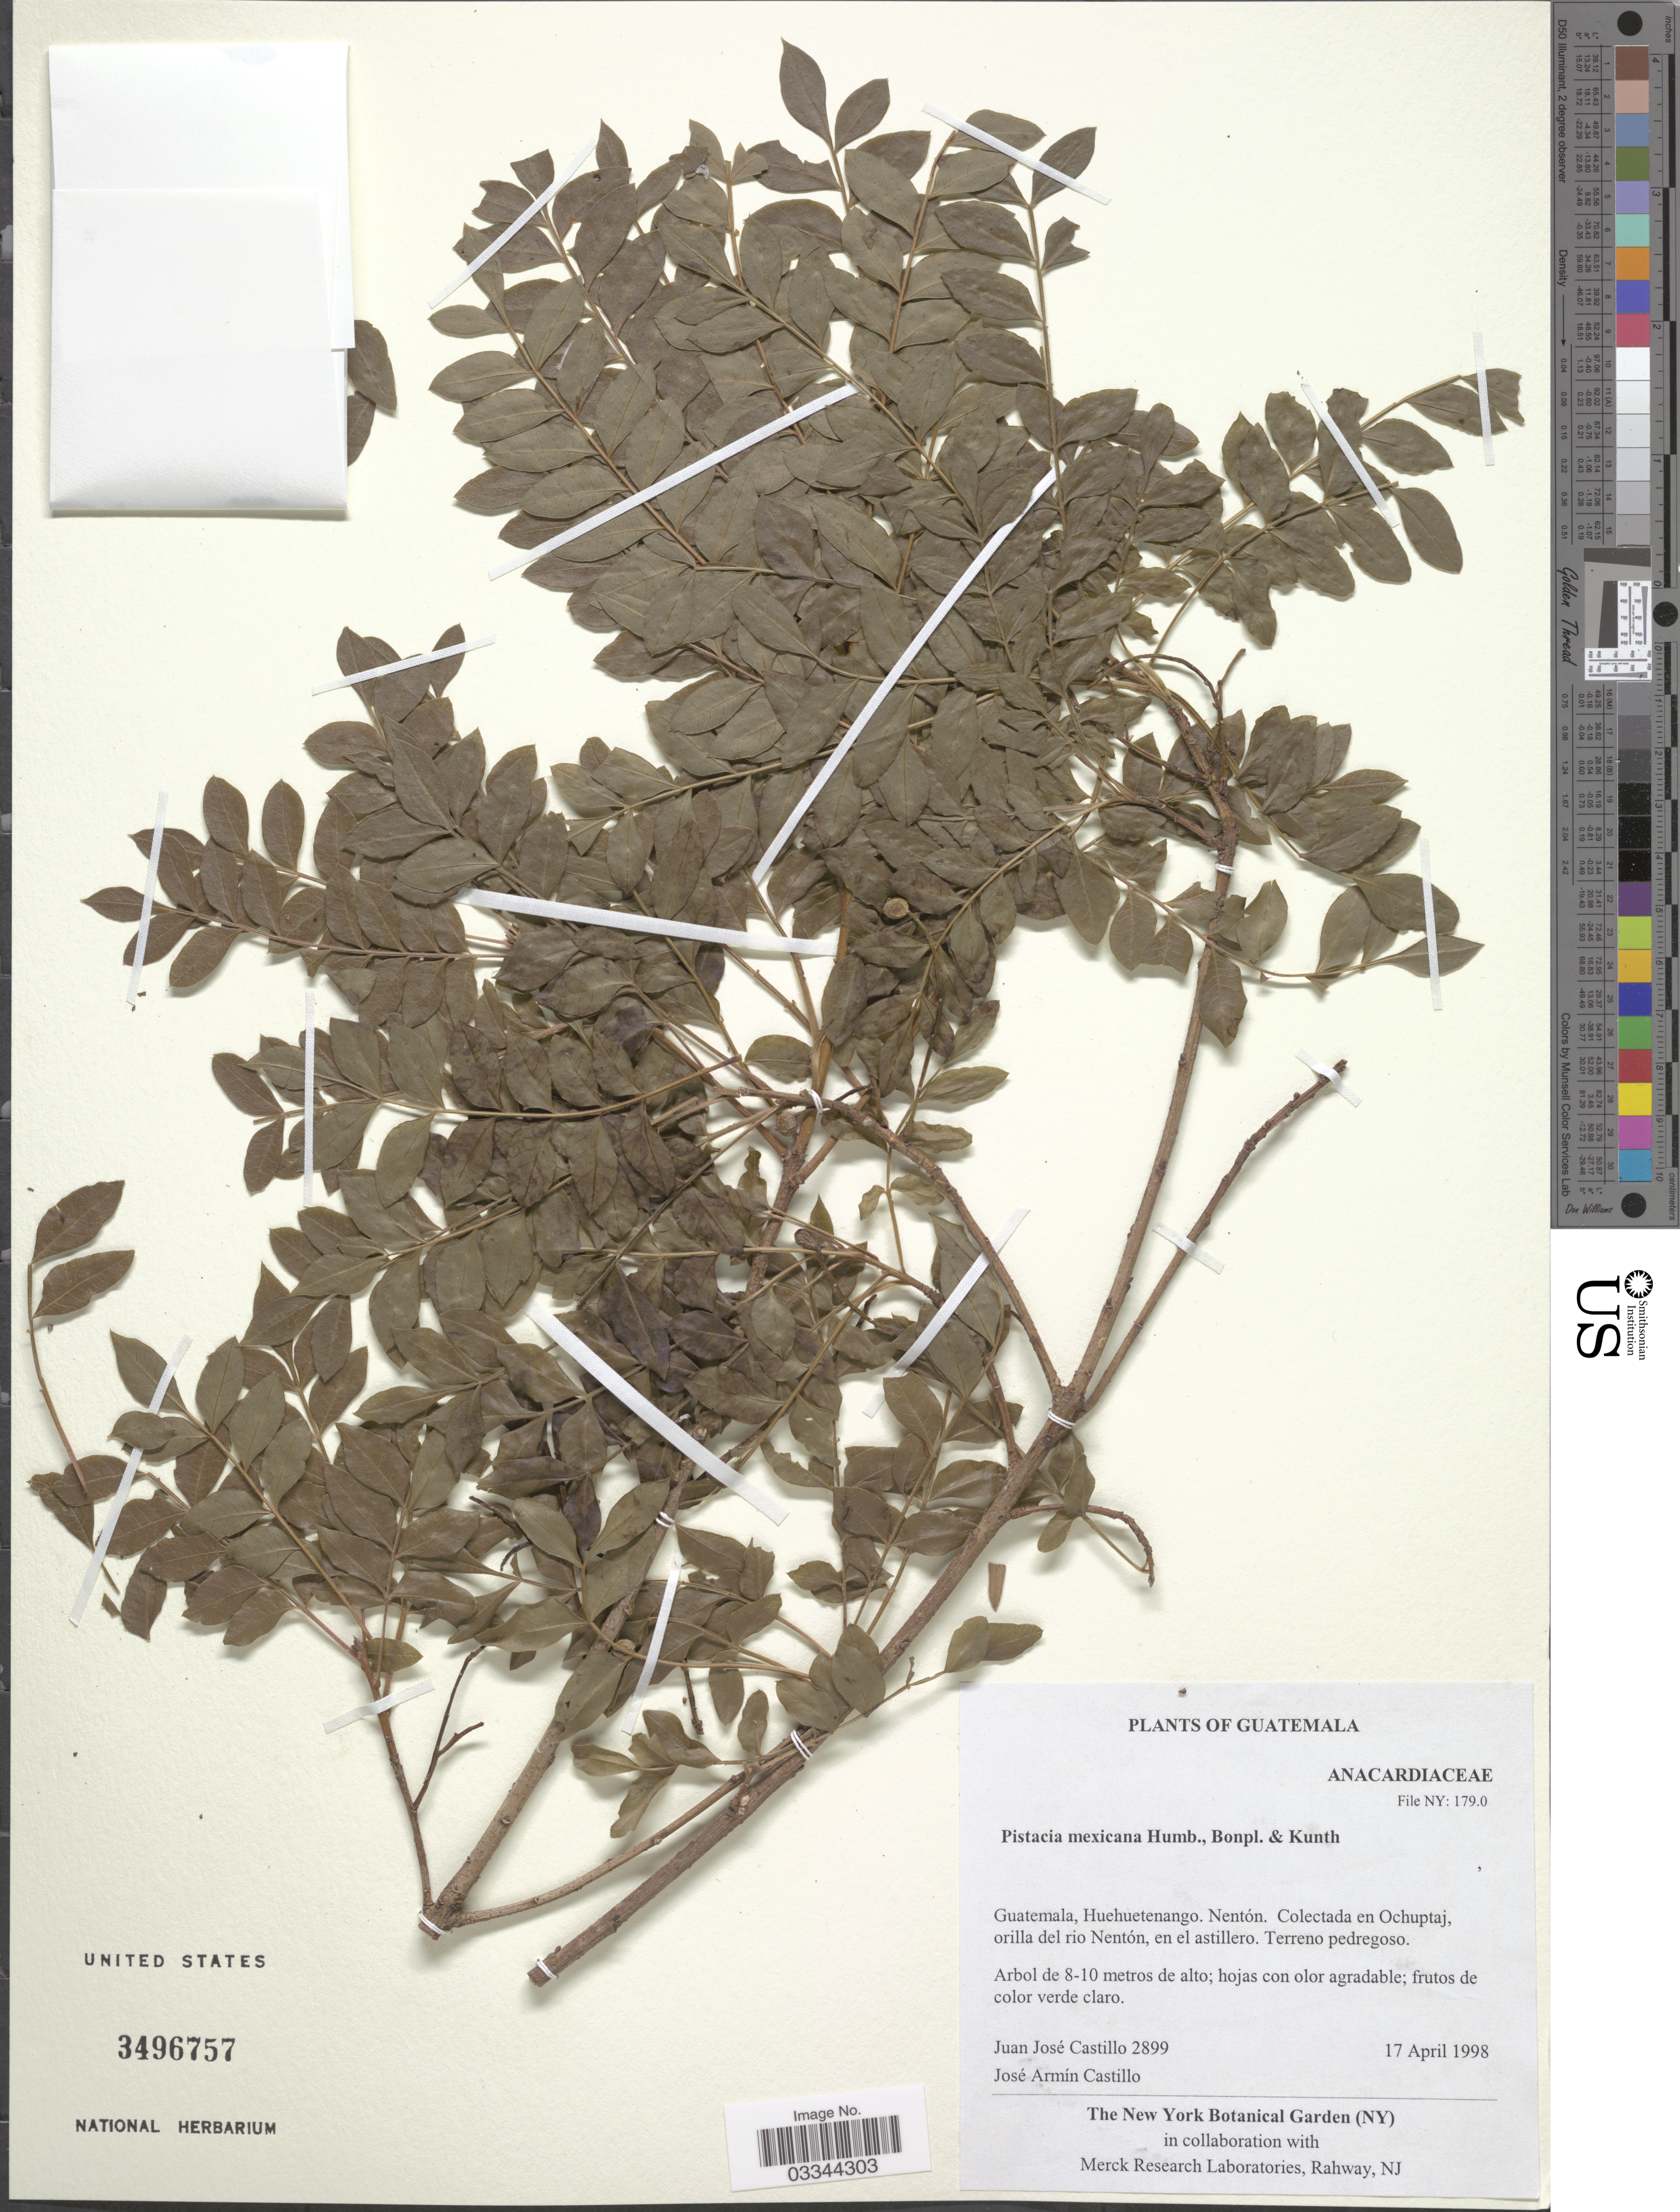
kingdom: Plantae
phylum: Tracheophyta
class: Magnoliopsida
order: Sapindales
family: Anacardiaceae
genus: Pistacia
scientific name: Pistacia mexicana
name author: Kunth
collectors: J. Castillo & J. Castillo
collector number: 2899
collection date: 1998-04-17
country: Guatemala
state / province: Huehuetenango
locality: Nentón. Colectada en Ochuptaj, orilla del rio Nentón, en el astillero.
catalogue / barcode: US 3496757